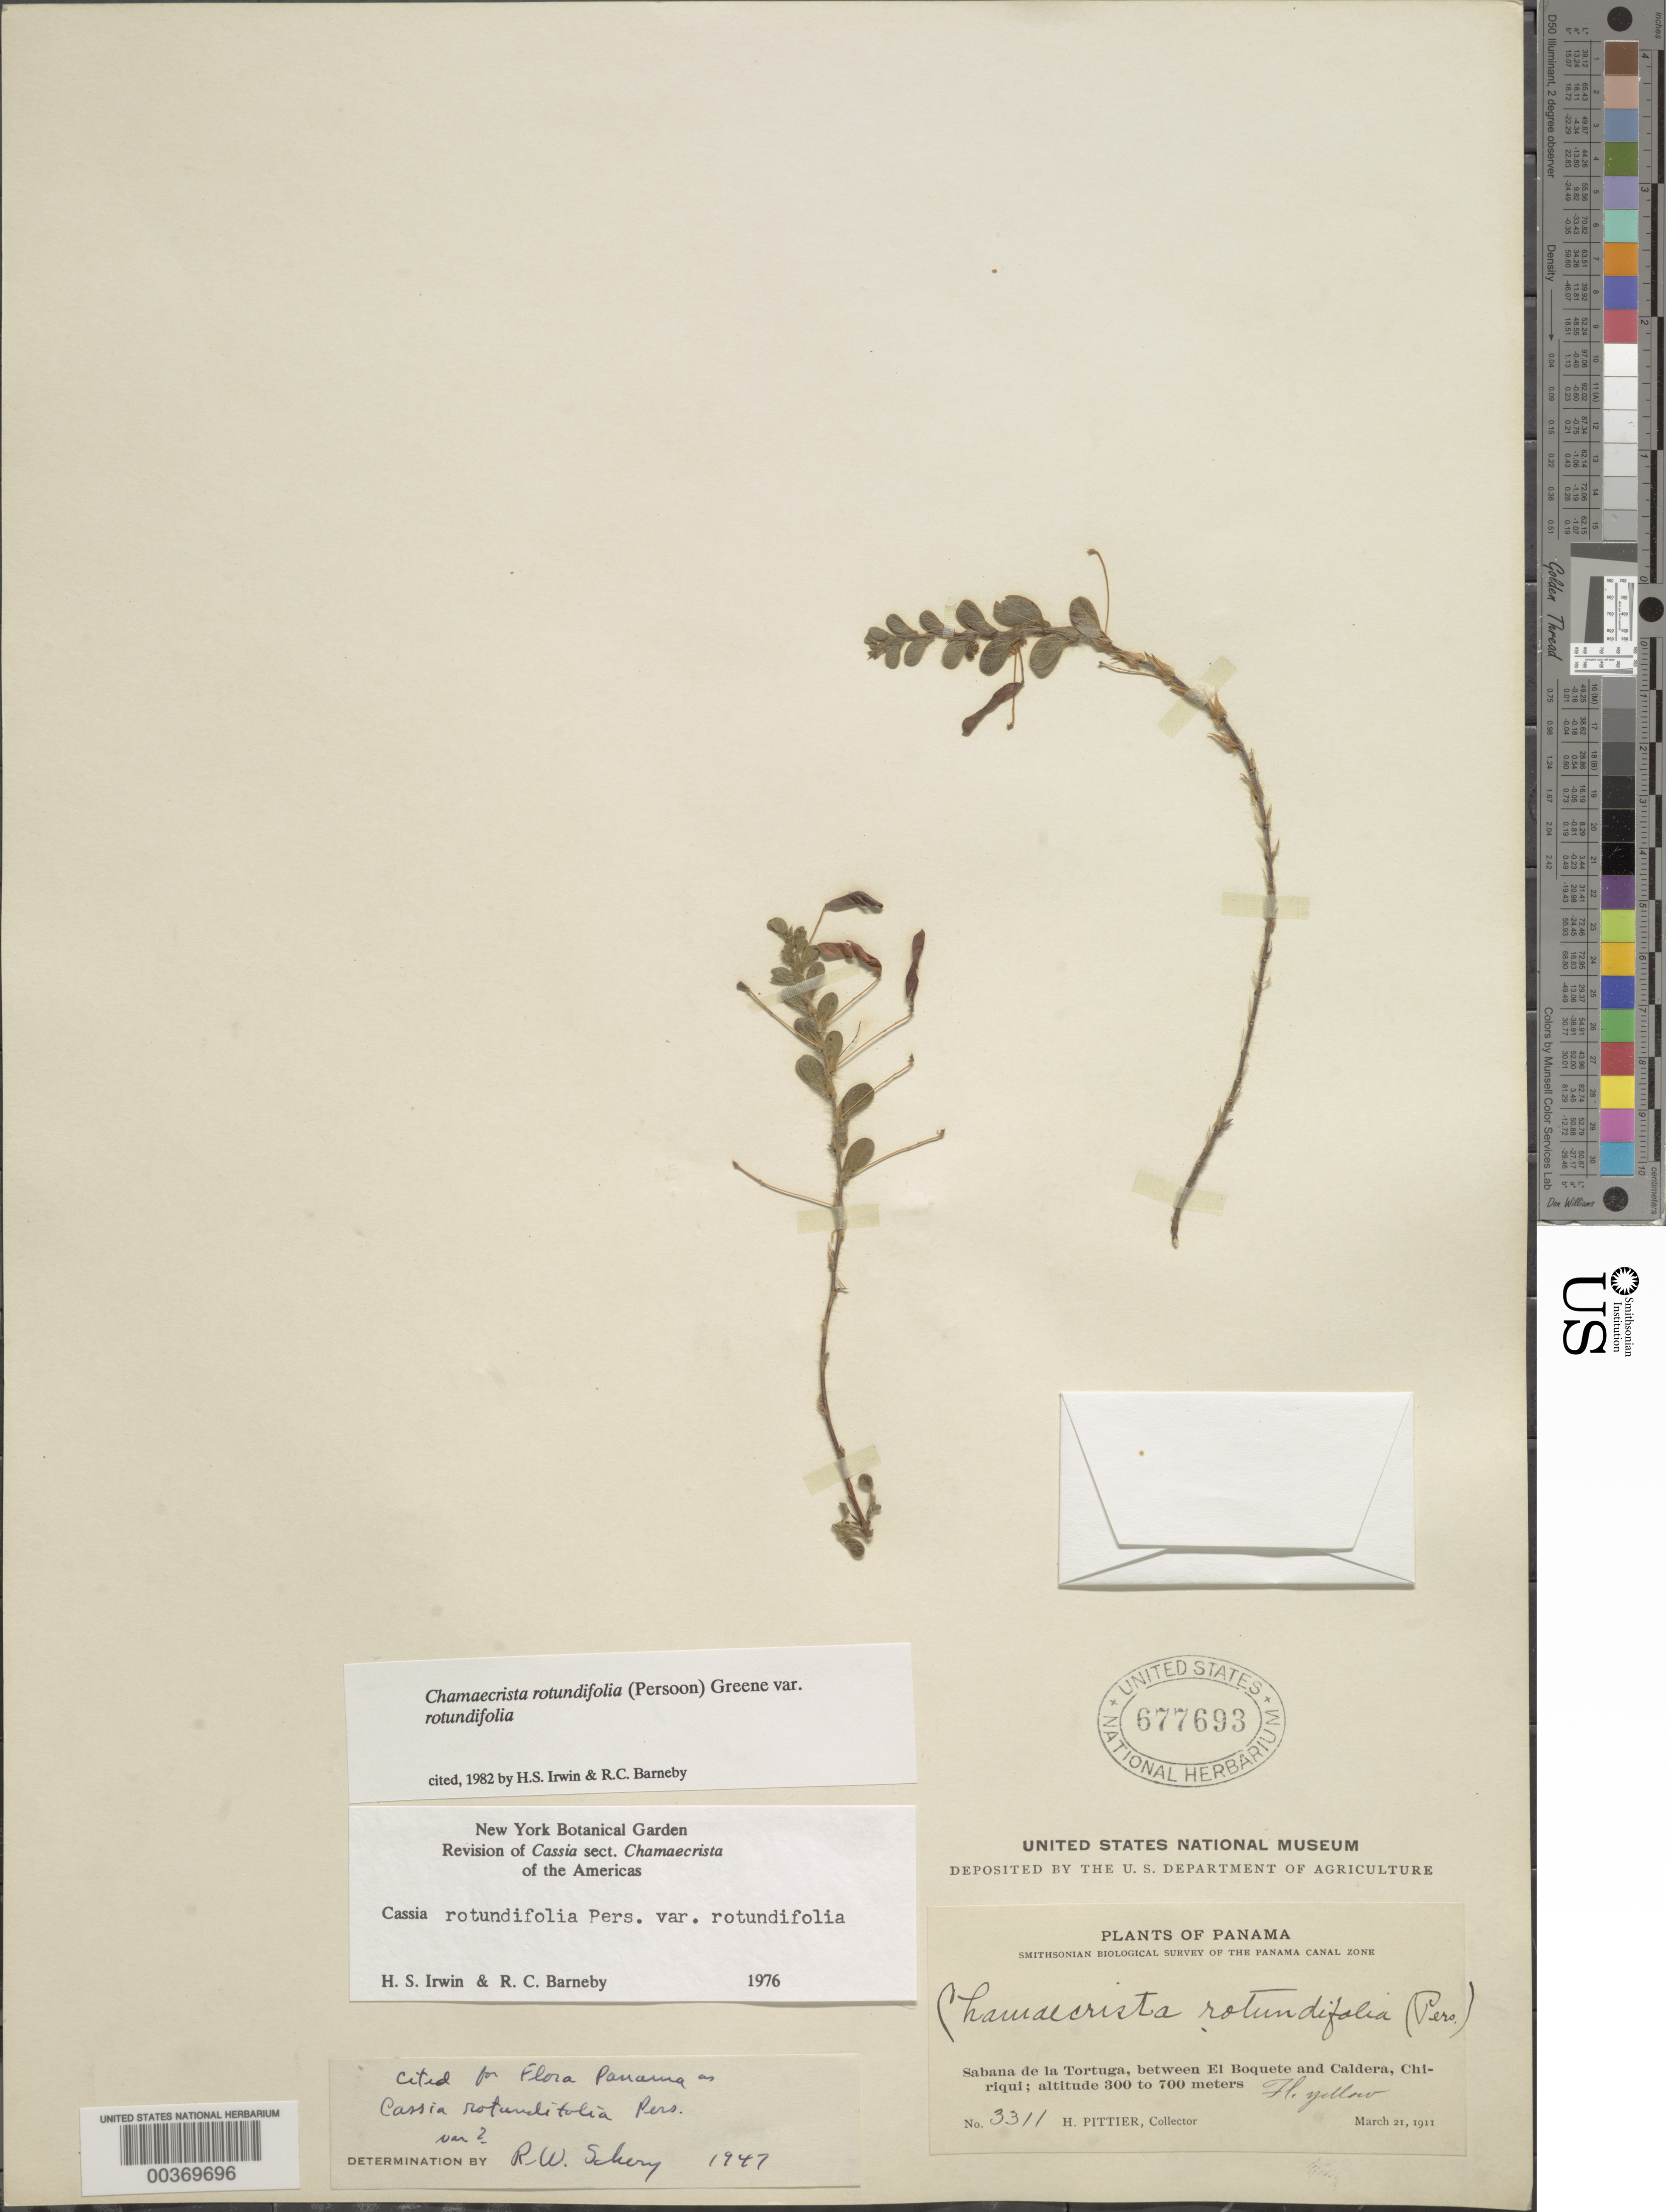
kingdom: Plantae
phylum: Tracheophyta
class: Magnoliopsida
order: Fabales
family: Fabaceae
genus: Chamaecrista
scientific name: Chamaecrista rotundifolia var. rotundifolia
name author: (Pers.) Greene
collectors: H. F. Pittier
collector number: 3311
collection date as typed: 21 Mar 1911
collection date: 1911-03-21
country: Panama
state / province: Chiriquí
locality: Sabana de la Tortuga, between el Boquete and Caldera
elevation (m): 300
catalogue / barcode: US 677693